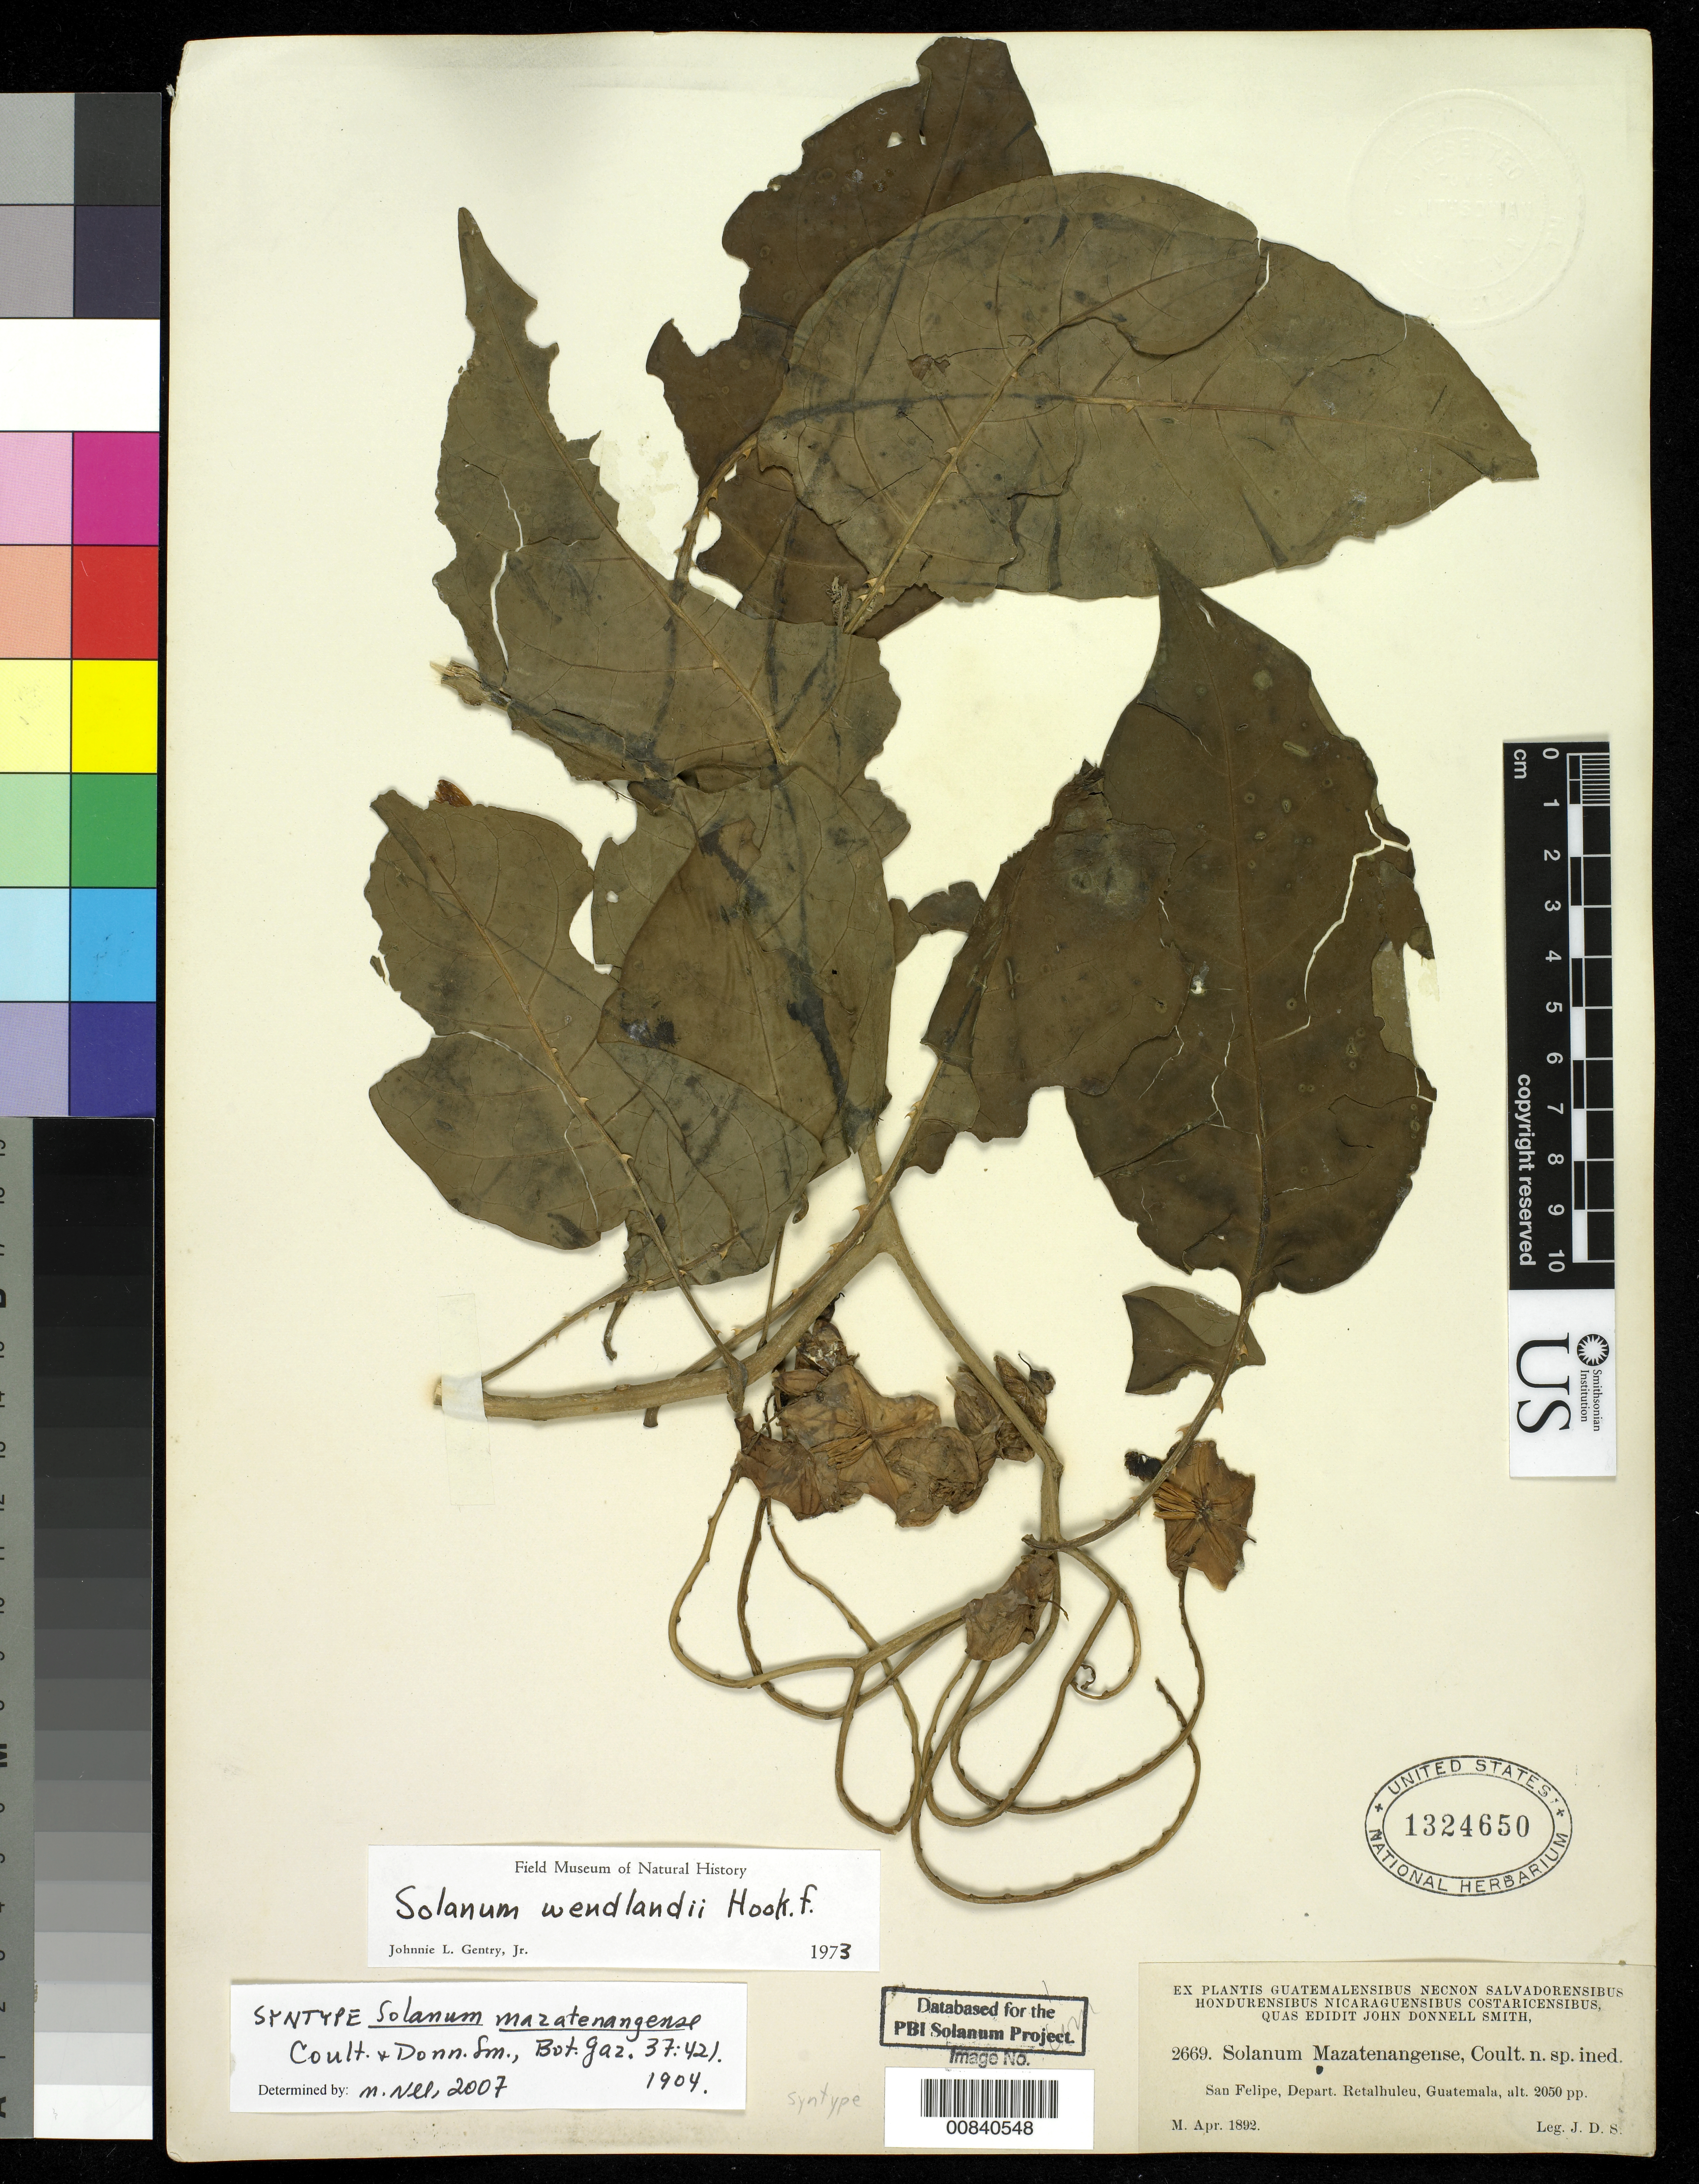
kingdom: Plantae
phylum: Tracheophyta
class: Magnoliopsida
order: Solanales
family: Solanaceae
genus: Solanum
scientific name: Solanum mazatenangense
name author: J.M. Coult. & Donn. Sm.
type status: Syntype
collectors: J. Donnell Smith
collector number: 2669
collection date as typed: Apr 1892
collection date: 1892-04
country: Guatemala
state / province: Retalhuleu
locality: San Felipe, Depart. Retalhuleu.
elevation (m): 625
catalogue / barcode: US 1324650